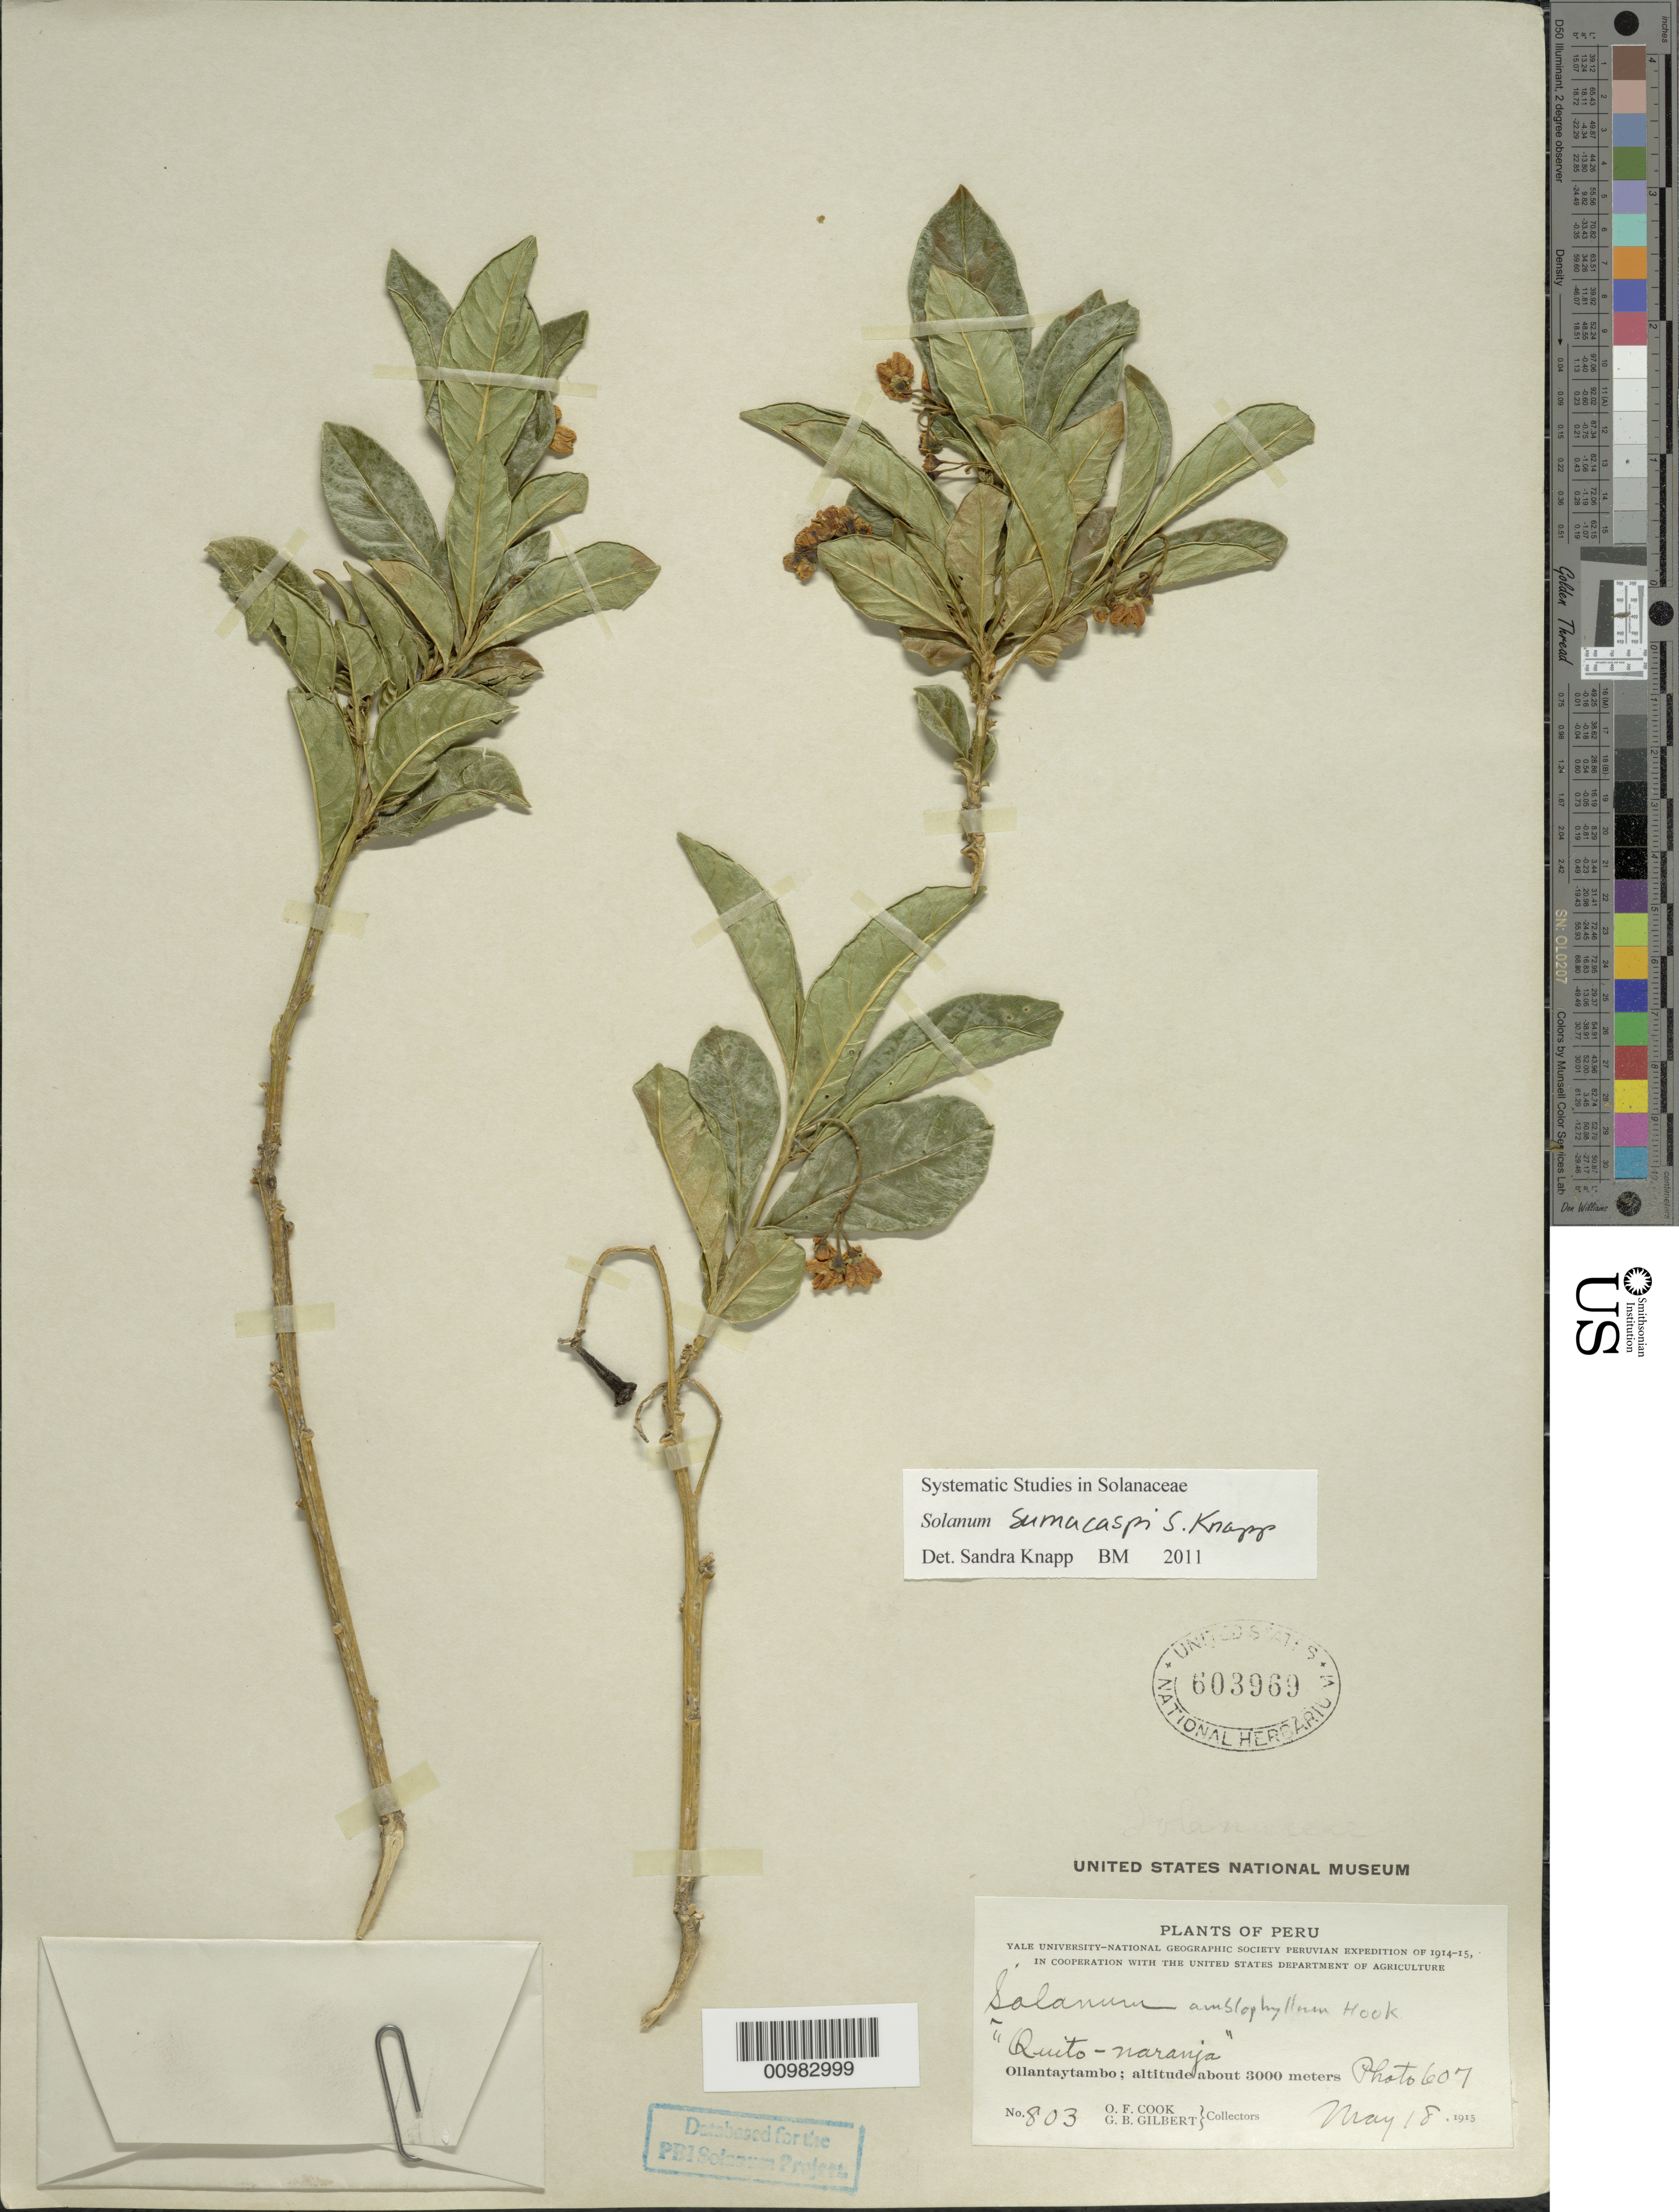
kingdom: Plantae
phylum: Tracheophyta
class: Magnoliopsida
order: Solanales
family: Solanaceae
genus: Solanum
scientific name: Solanum sumacaspi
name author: S. Knapp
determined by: Knapp, S. D.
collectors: O. F. Cook & G. B. Gilbert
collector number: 803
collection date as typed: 18 May 1915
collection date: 1915-05-18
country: Peru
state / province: Cusco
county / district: Urubamba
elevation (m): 3000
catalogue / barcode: US 603969